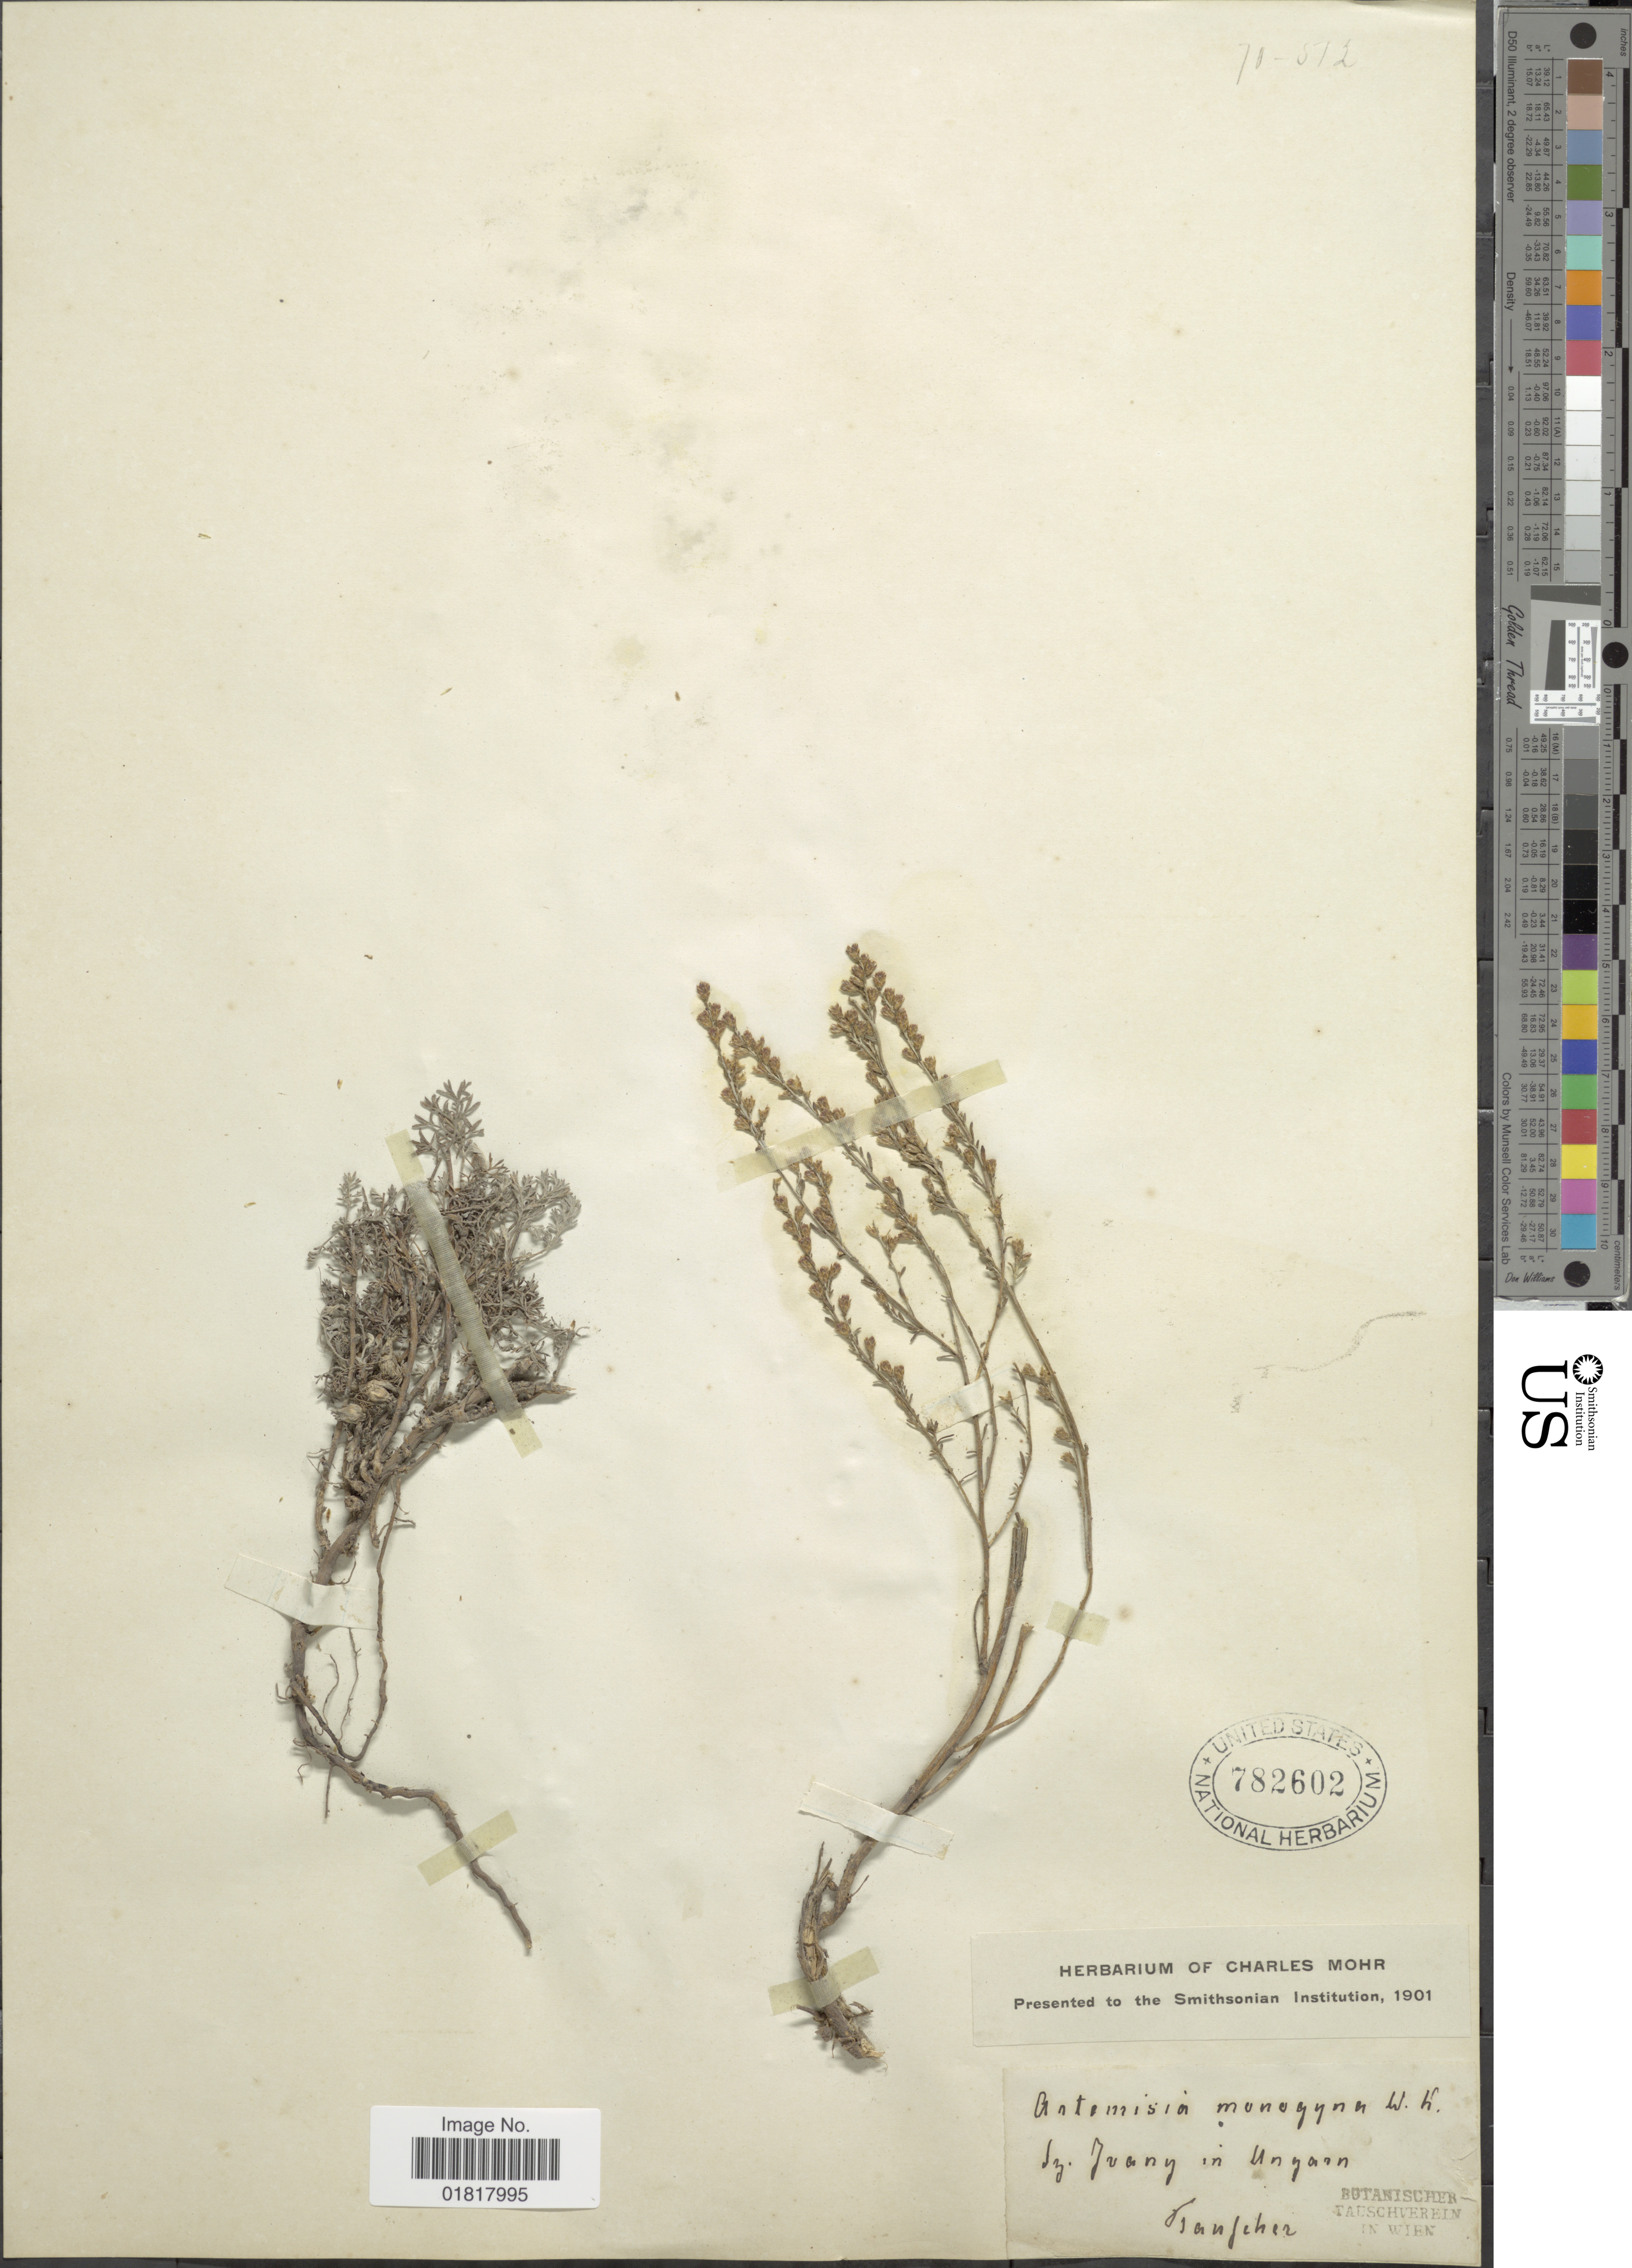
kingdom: Plantae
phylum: Tracheophyta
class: Magnoliopsida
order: Asterales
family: Asteraceae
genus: Artemisia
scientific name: Artemisia monogyna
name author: Poljakov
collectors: Tanfeher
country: Austria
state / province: Wien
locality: Juany in Unyarn, Butanischer Tauschverein [unsure placement]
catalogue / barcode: US 782602